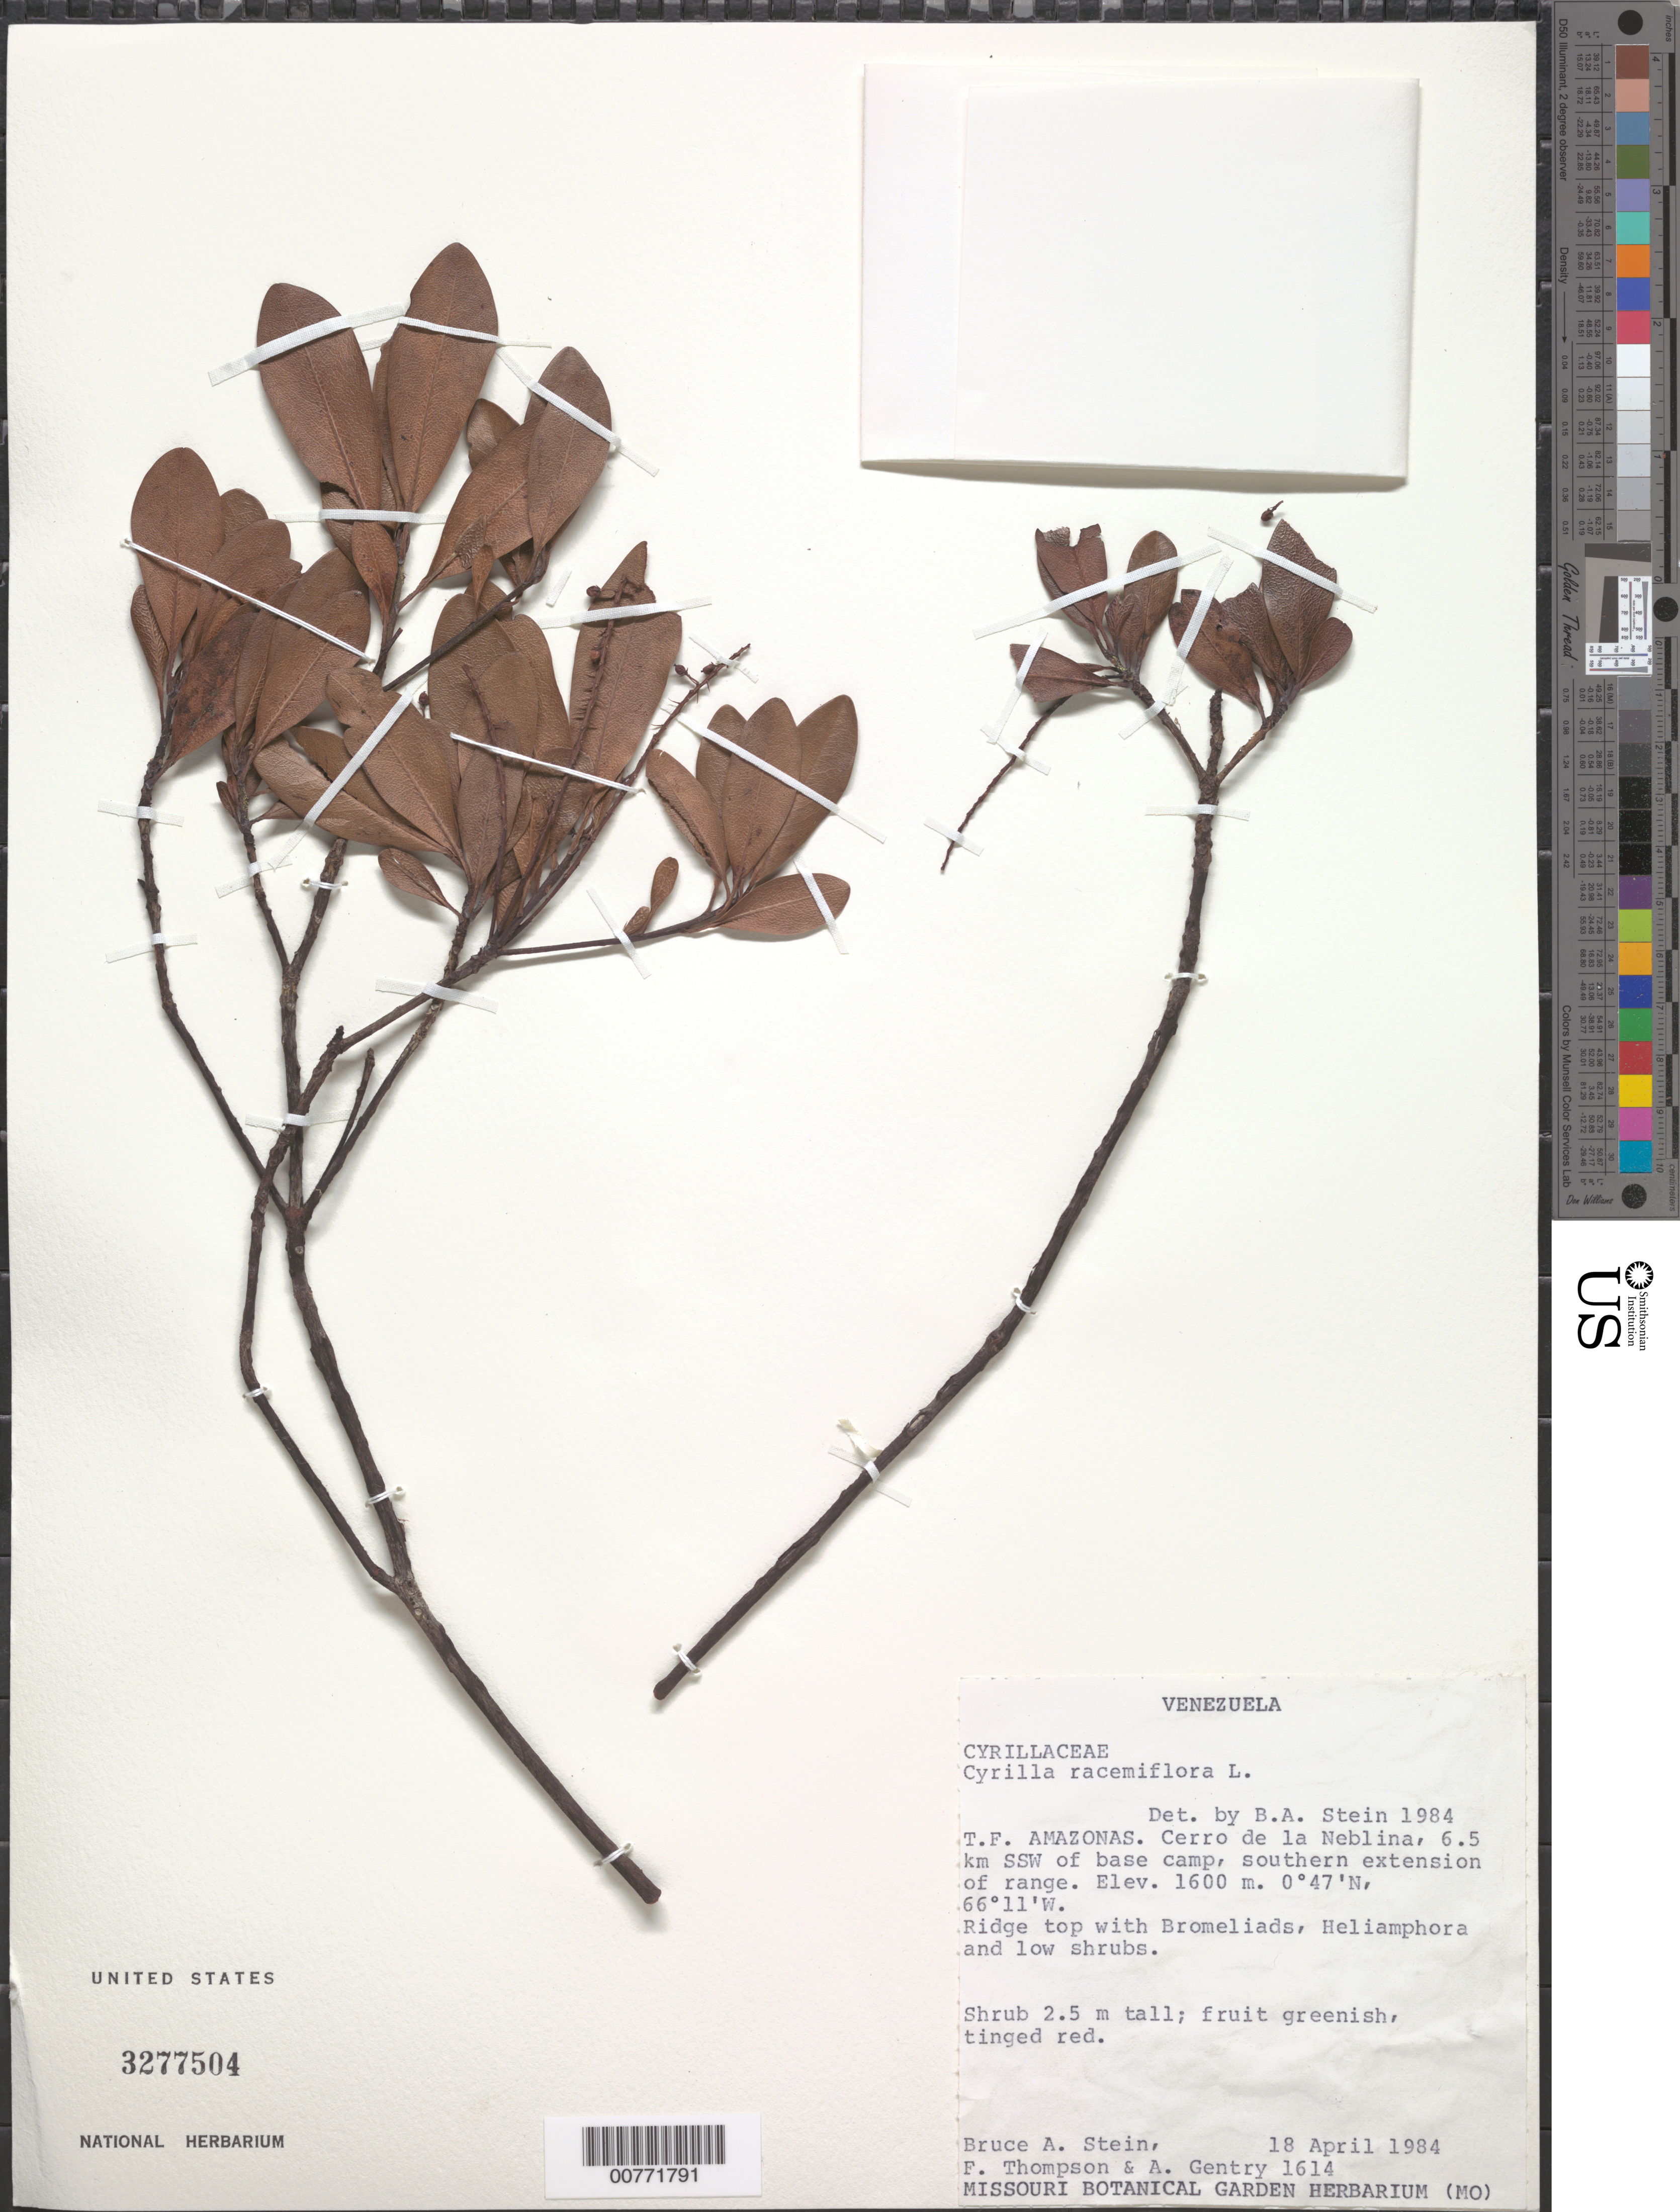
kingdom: Plantae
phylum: Tracheophyta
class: Magnoliopsida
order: Ericales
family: Cyrillaceae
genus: Cyrilla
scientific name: Cyrilla racemiflora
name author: L.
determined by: Stein, B. A., Senior Director, Climate Adaptation and Resilience, National Wildlife Federation (UNITED STATES)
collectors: B. A. Stein, R. Thompson & A. H. Gentry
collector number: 1614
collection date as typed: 18-Apr-84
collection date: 1984-04-18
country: Venezuela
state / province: Amazonas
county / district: Río Negro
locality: Cerro de la Neblina, 6.5 km SSW of base camp, southern extension of range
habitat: Ridge top with Bromeliads, Heliamphora and low shrubs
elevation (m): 1600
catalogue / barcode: US 3277504